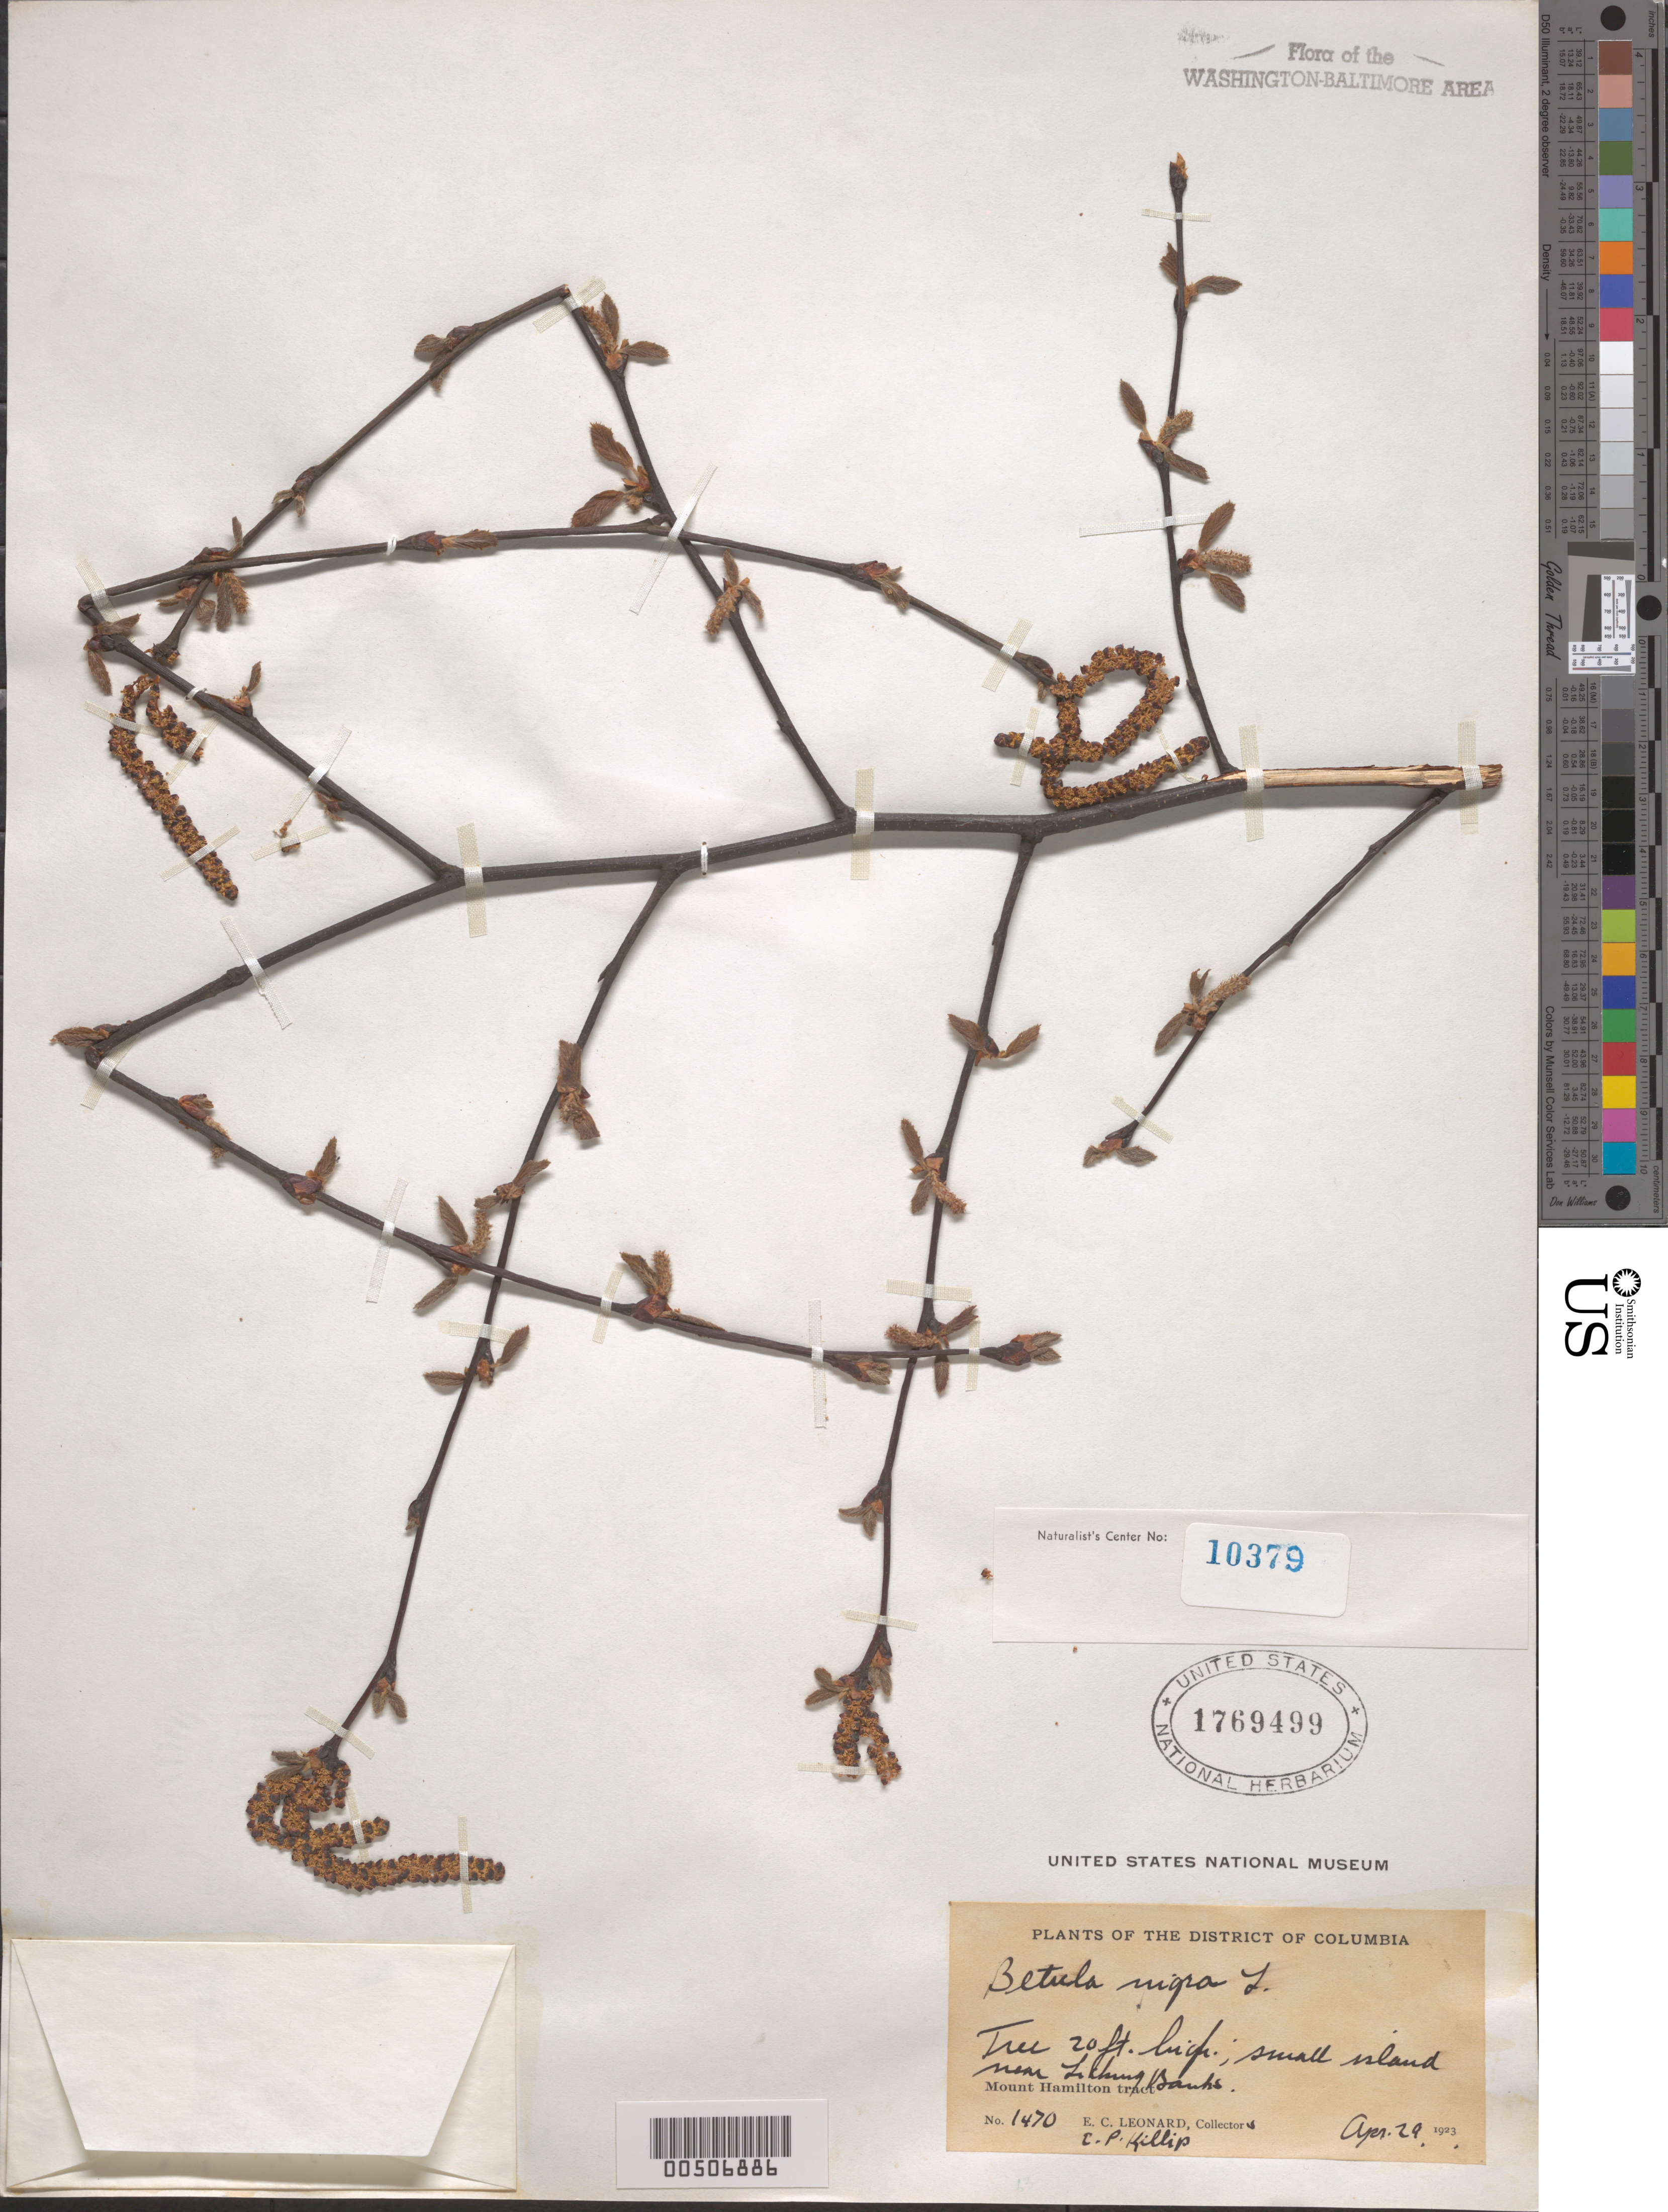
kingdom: Plantae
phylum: Tracheophyta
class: Magnoliopsida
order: Fagales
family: Betulaceae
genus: Betula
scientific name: Betula nigra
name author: L.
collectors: E. C. Leonard & E. P. Killip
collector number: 1470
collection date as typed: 29 Apr 1923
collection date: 1923-04-29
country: United States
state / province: District of Columbia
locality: Mount Hamilton Tract [National Arboretum]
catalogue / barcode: US 1769499